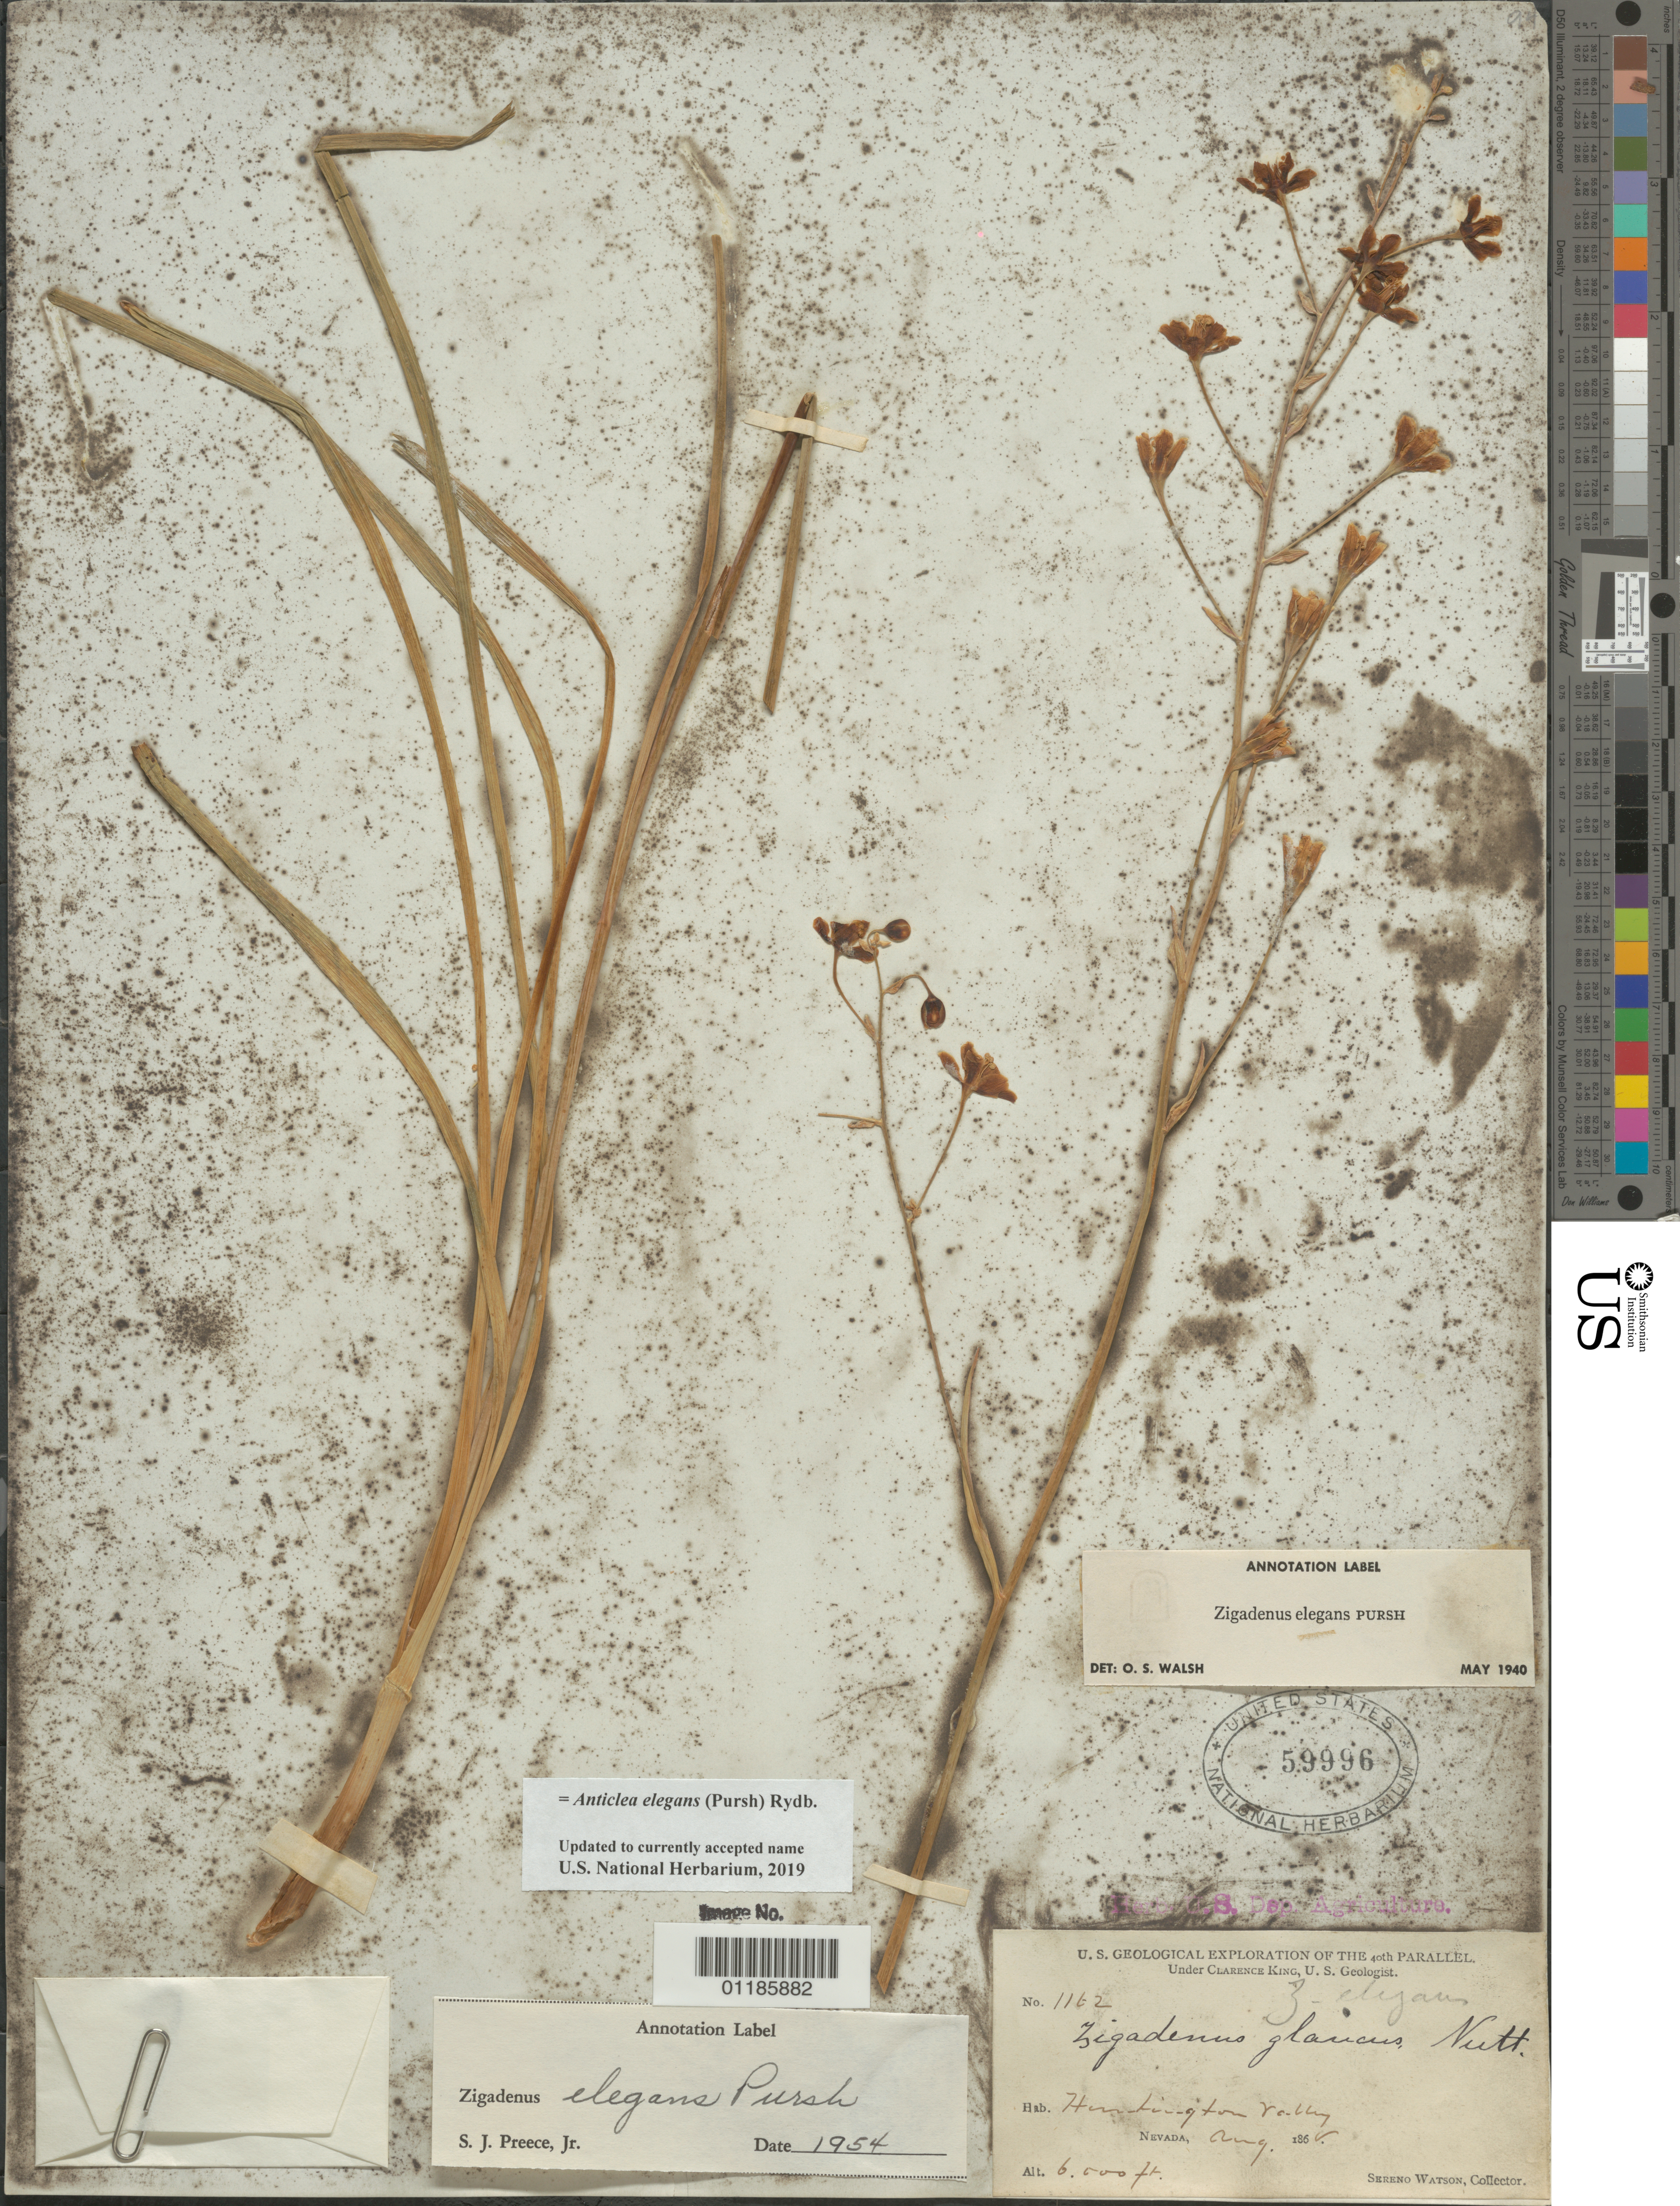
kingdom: Plantae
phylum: Tracheophyta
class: Liliopsida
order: Liliales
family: Melanthiaceae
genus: Anticlea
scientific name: Anticlea elegans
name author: (Pursh) Rydb.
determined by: Strong, Mark T., (BOT), Smithsonian Institution - National Museum of Natural History (UNITED STATES)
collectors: S. Watson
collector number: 1162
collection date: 1869-08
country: United States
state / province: Nevada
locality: Huntington Valley.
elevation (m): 1829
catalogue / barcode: US 59996